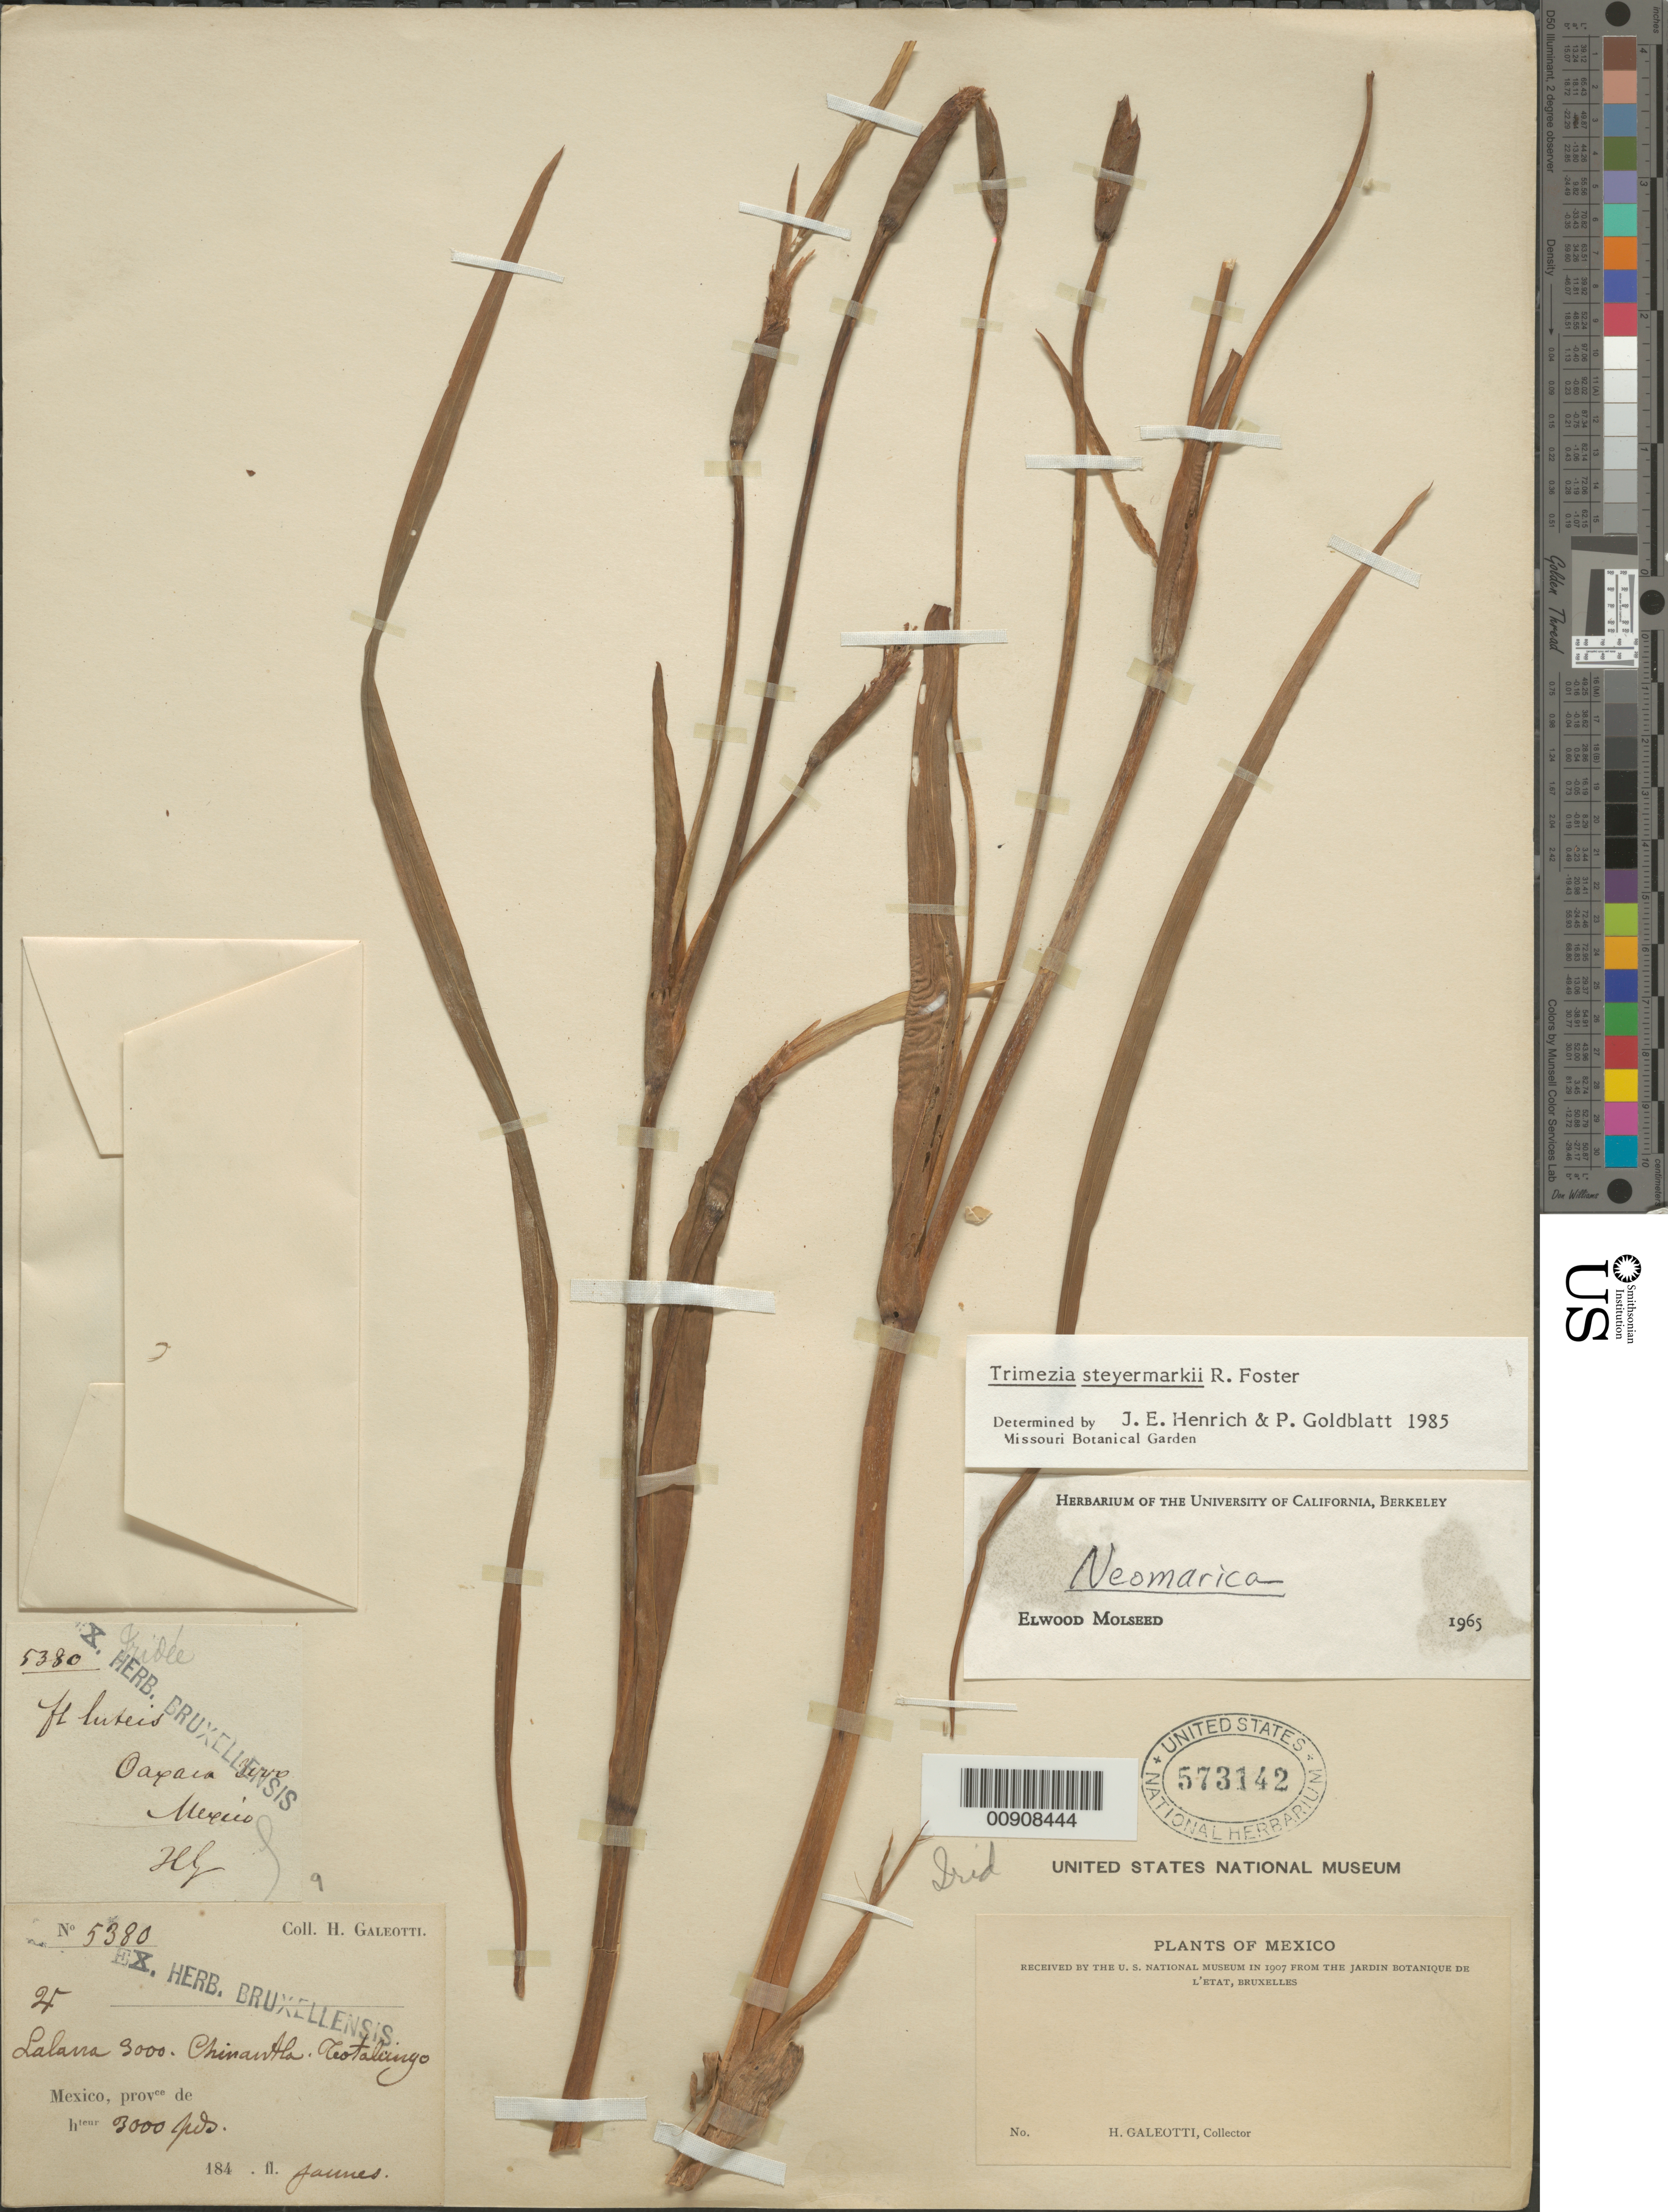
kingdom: Plantae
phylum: Tracheophyta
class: Liliopsida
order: Asparagales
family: Iridaceae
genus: Trimezia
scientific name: Trimezia steyermarkii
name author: R.C. Foster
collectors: H. G. Galeotti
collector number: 5380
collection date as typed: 184-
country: Mexico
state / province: Oaxaca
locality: Lalana. Chinantla. Teotalingo. Oaxaca.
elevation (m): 914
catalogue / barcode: US 573142